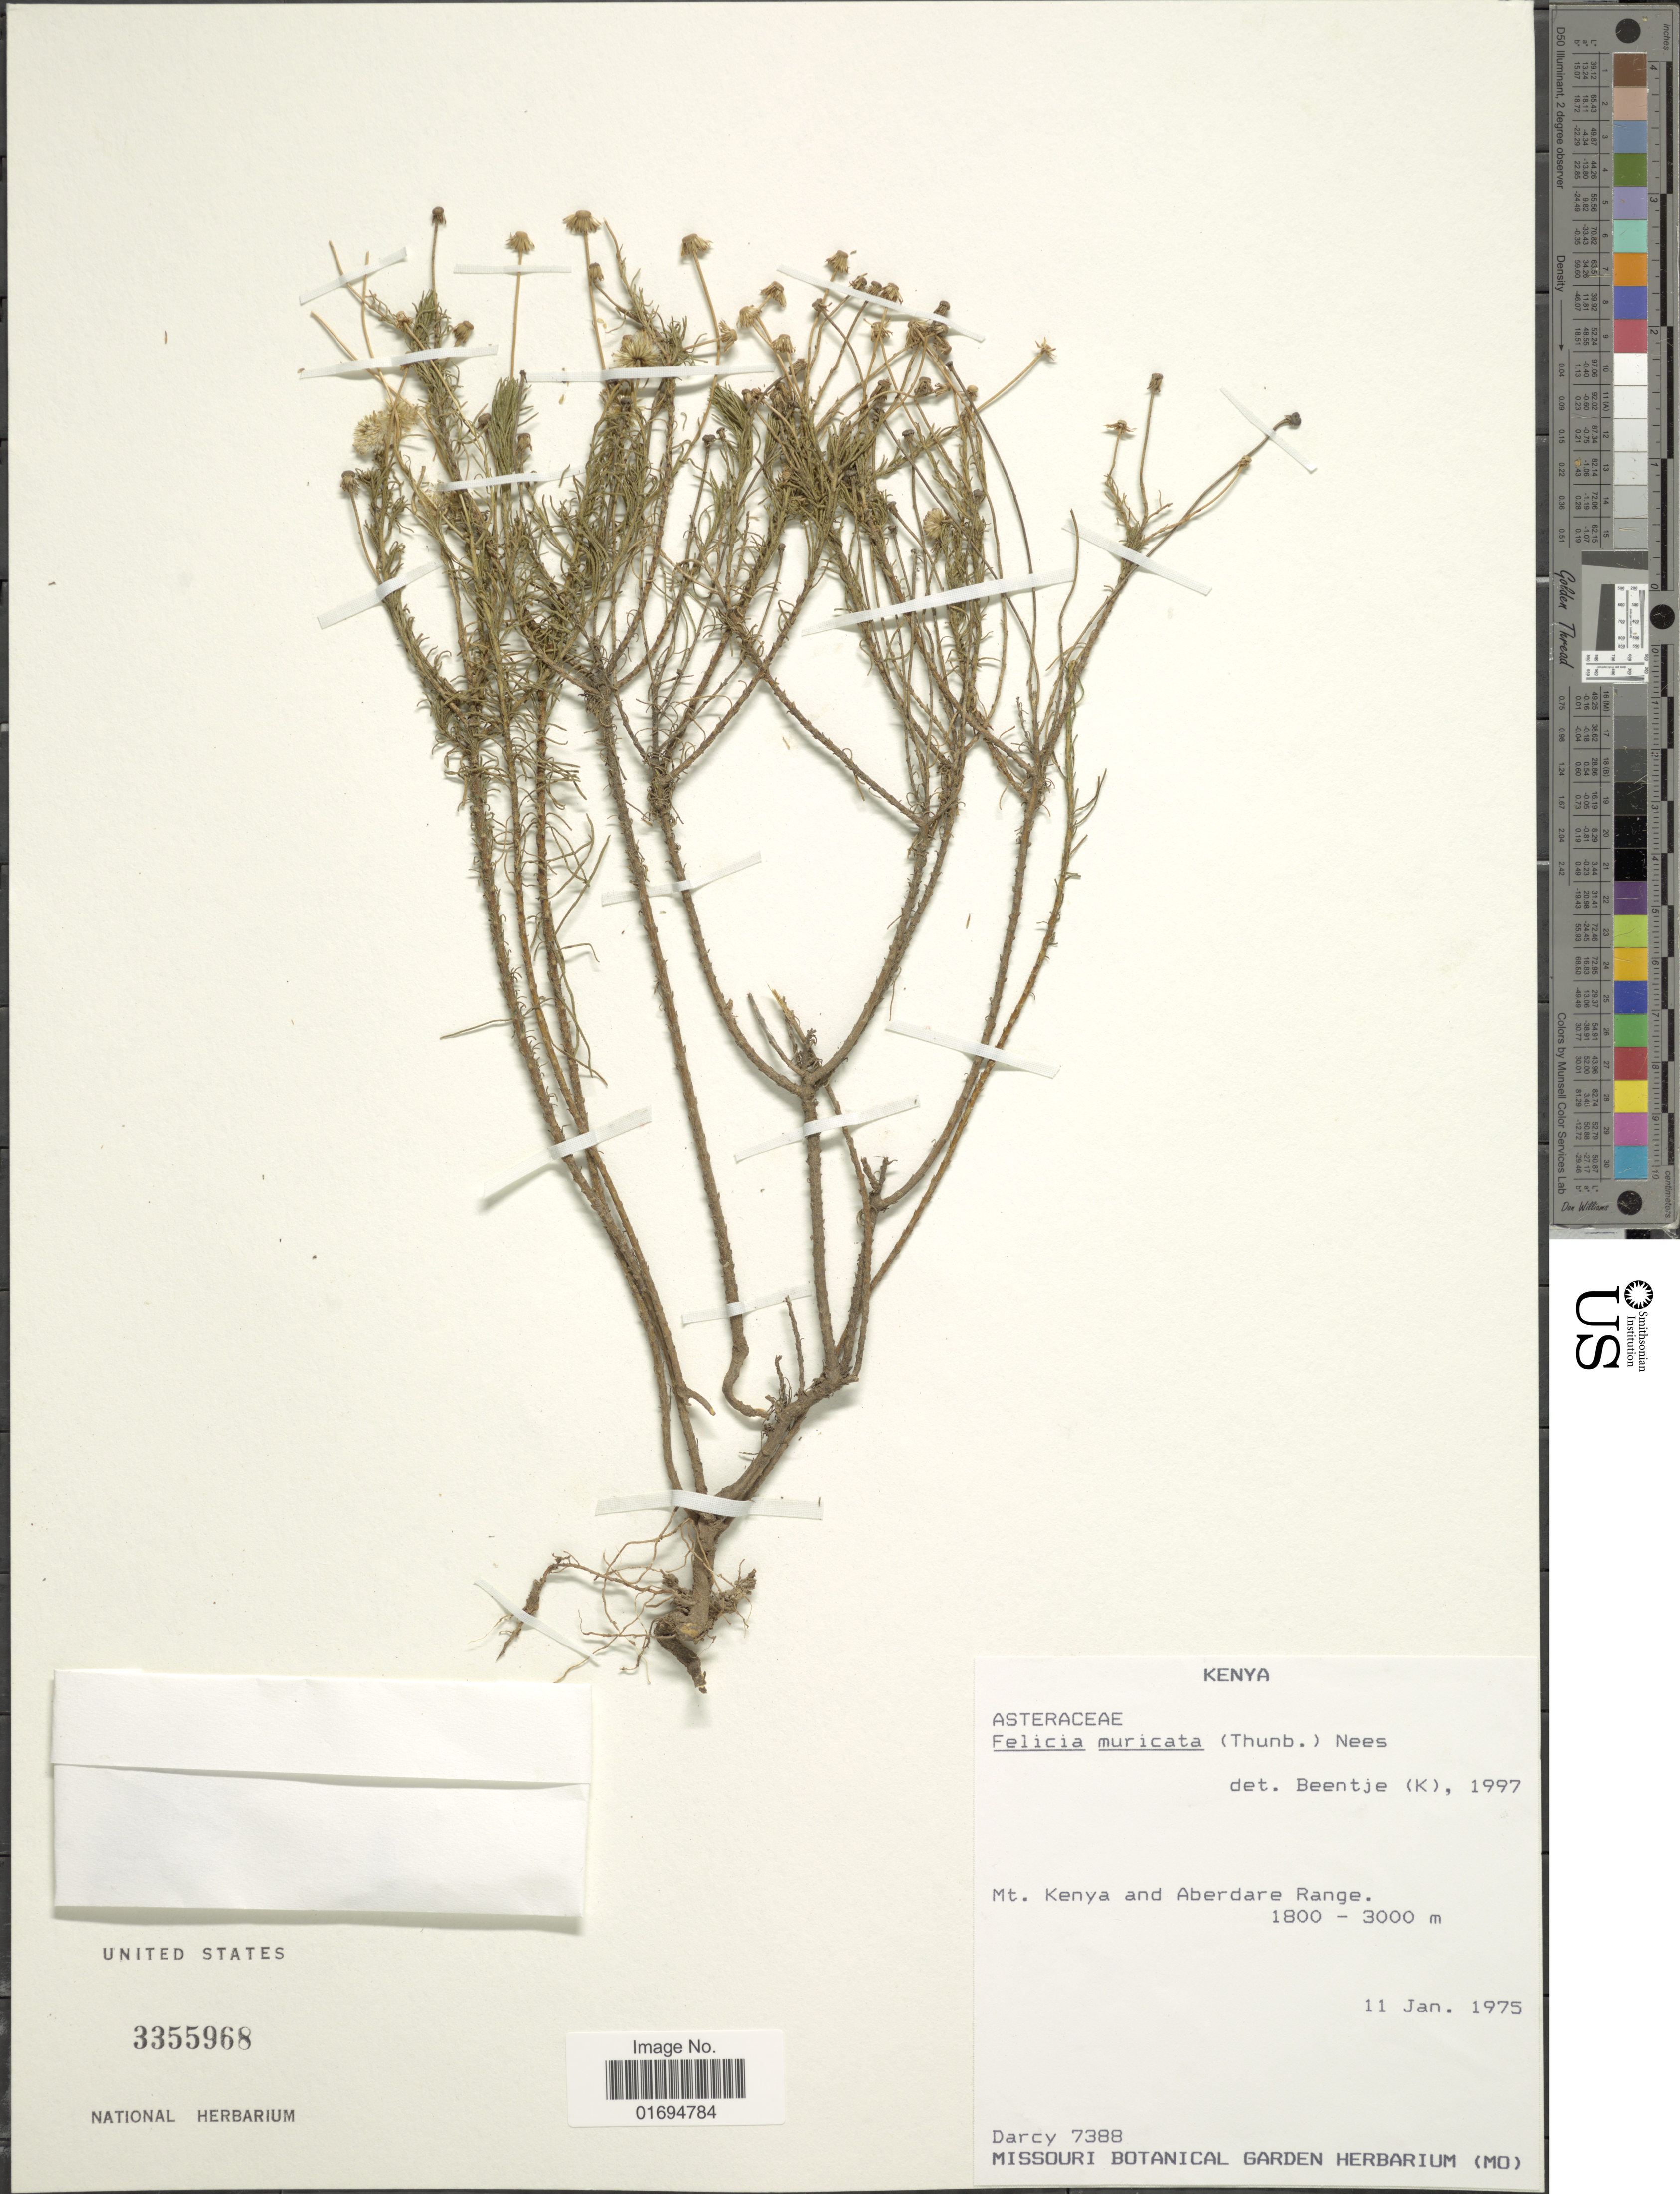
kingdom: Plantae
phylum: Tracheophyta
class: Magnoliopsida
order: Asterales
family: Asteraceae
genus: Felicia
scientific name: Felicia hyssopifolia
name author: (P.J. Bergius) Nees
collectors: Darcy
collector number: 7388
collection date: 1975-01-11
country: Kenya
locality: Mt. Kenya and Aberdare Range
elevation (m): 1800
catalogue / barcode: US 3355968